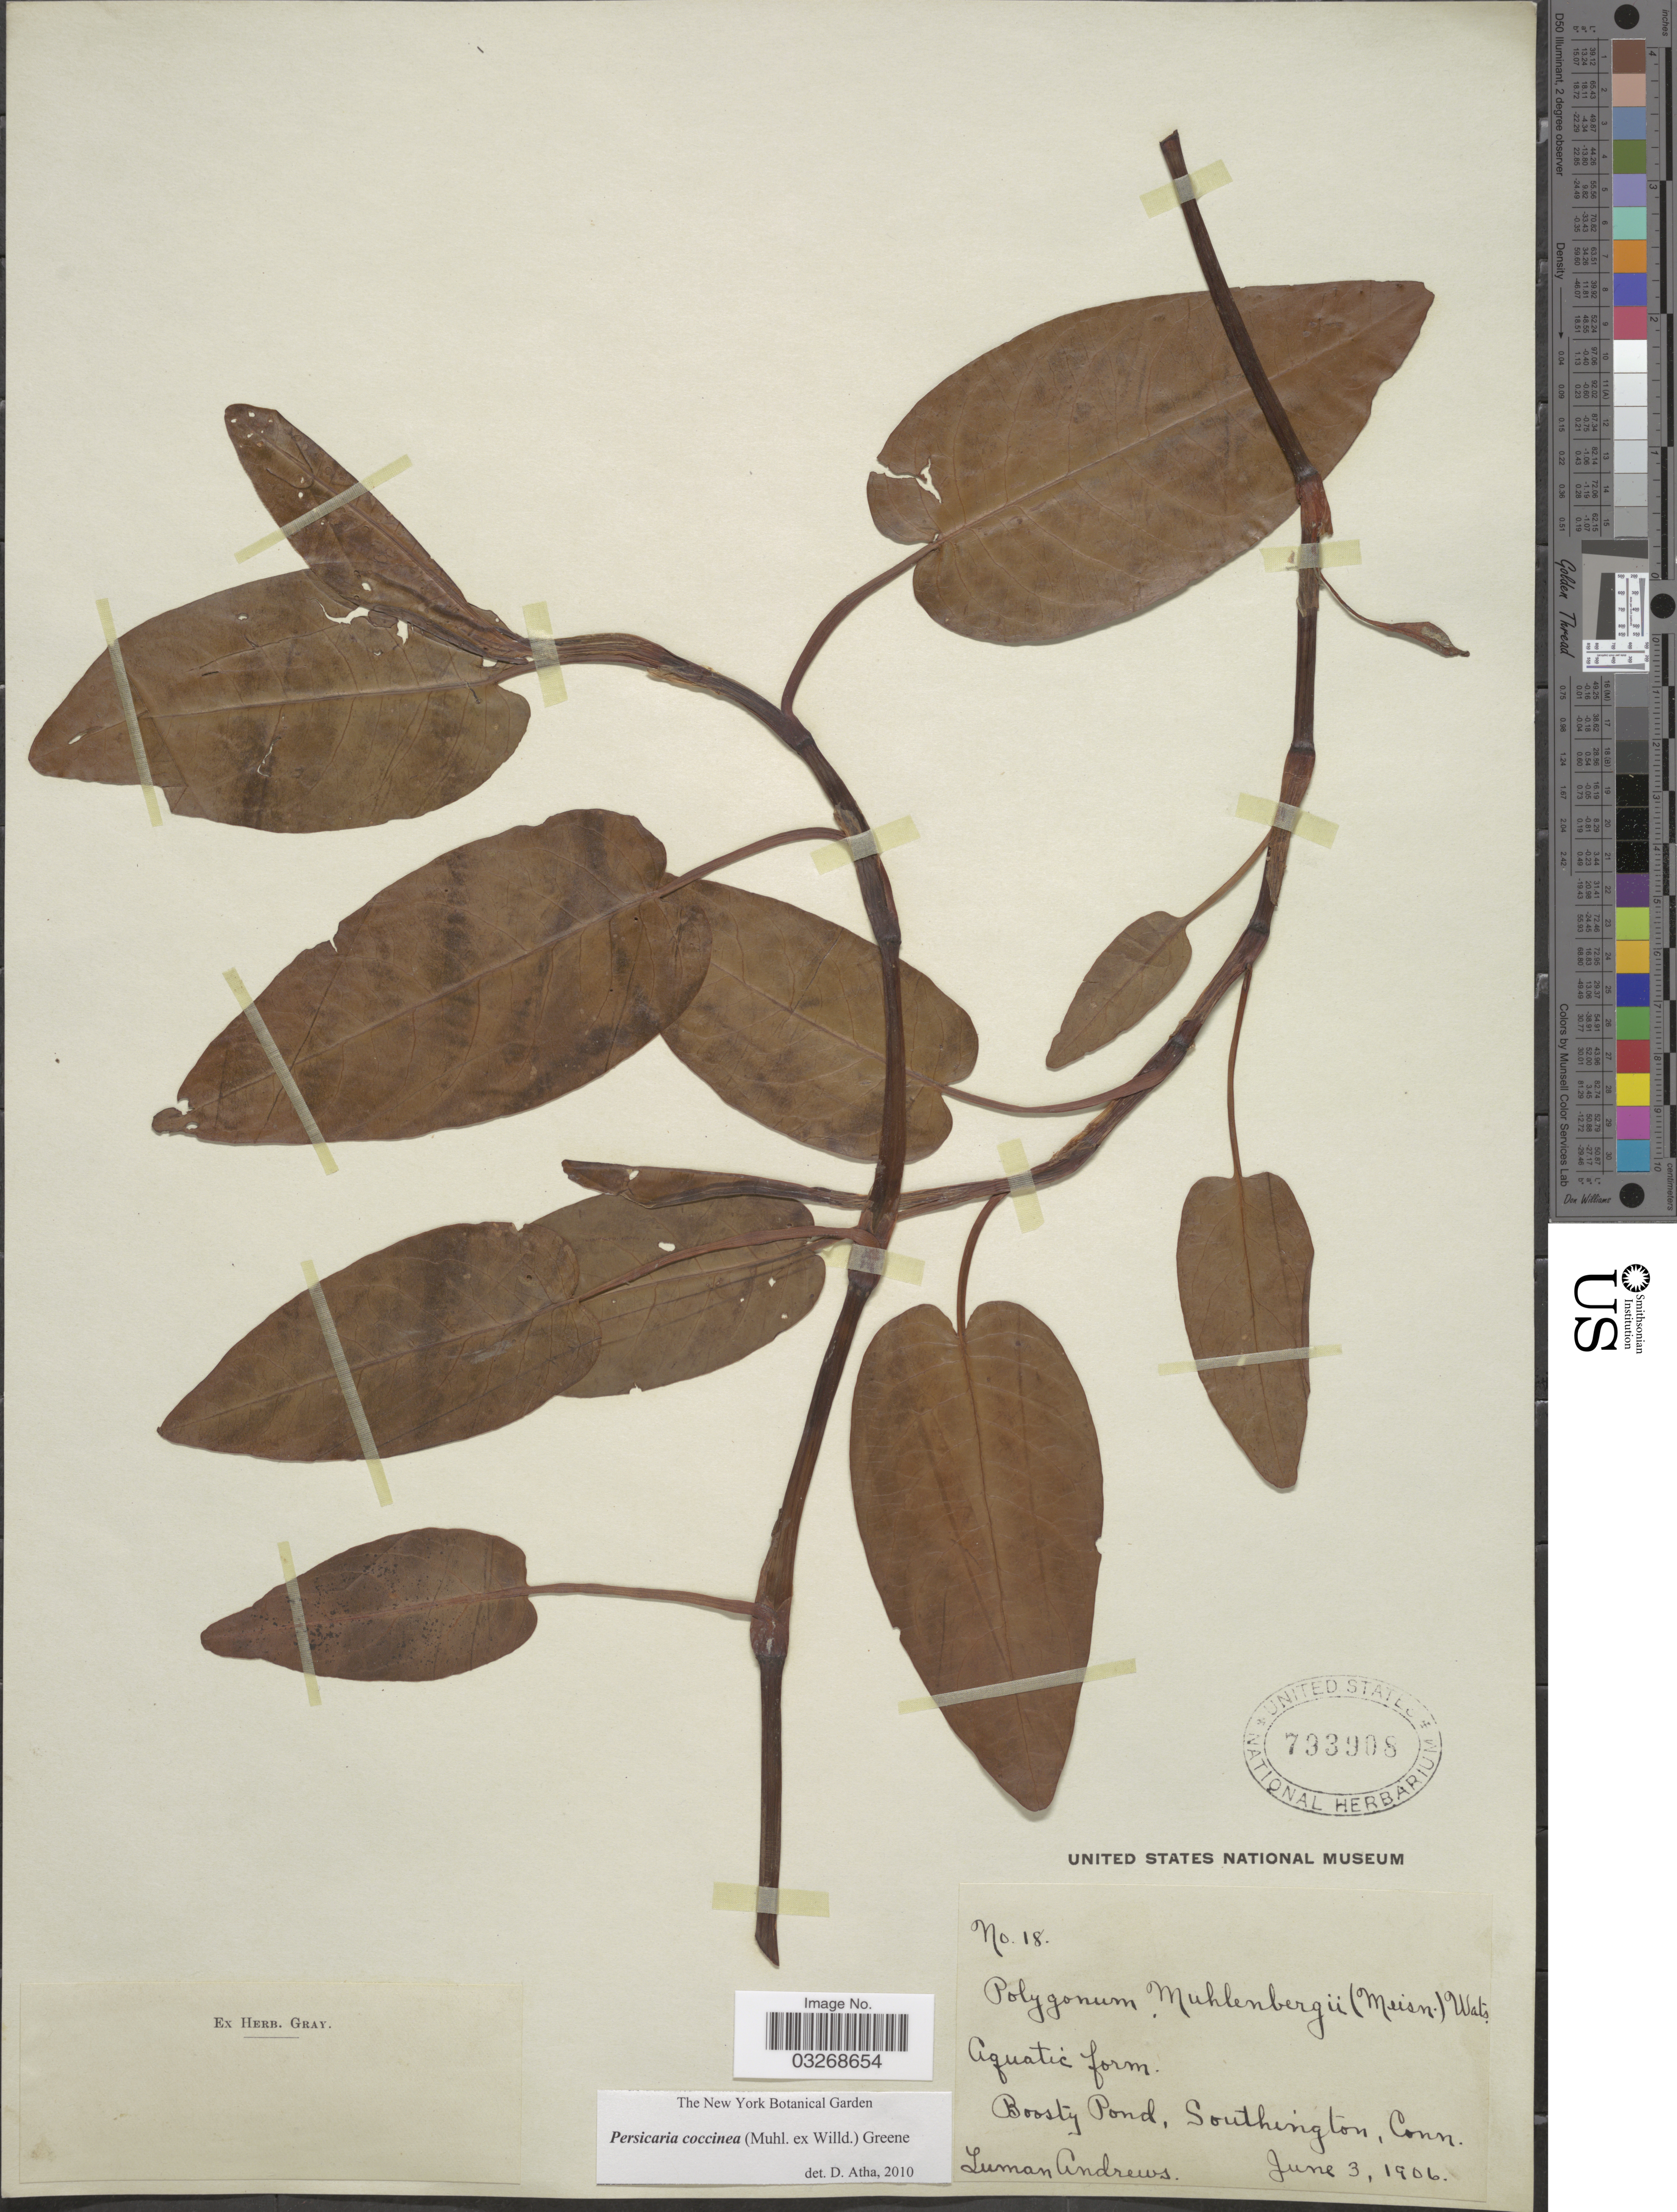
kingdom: Plantae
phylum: Tracheophyta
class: Magnoliopsida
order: Caryophyllales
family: Polygonaceae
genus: Persicaria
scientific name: Persicaria coccinea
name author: (Muhl. ex Willd.) Greene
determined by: Atha, D. E.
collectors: L. Andrews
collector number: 18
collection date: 1906-06-03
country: United States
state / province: Connecticut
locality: Boosty Pond, Southington.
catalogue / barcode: US 793908